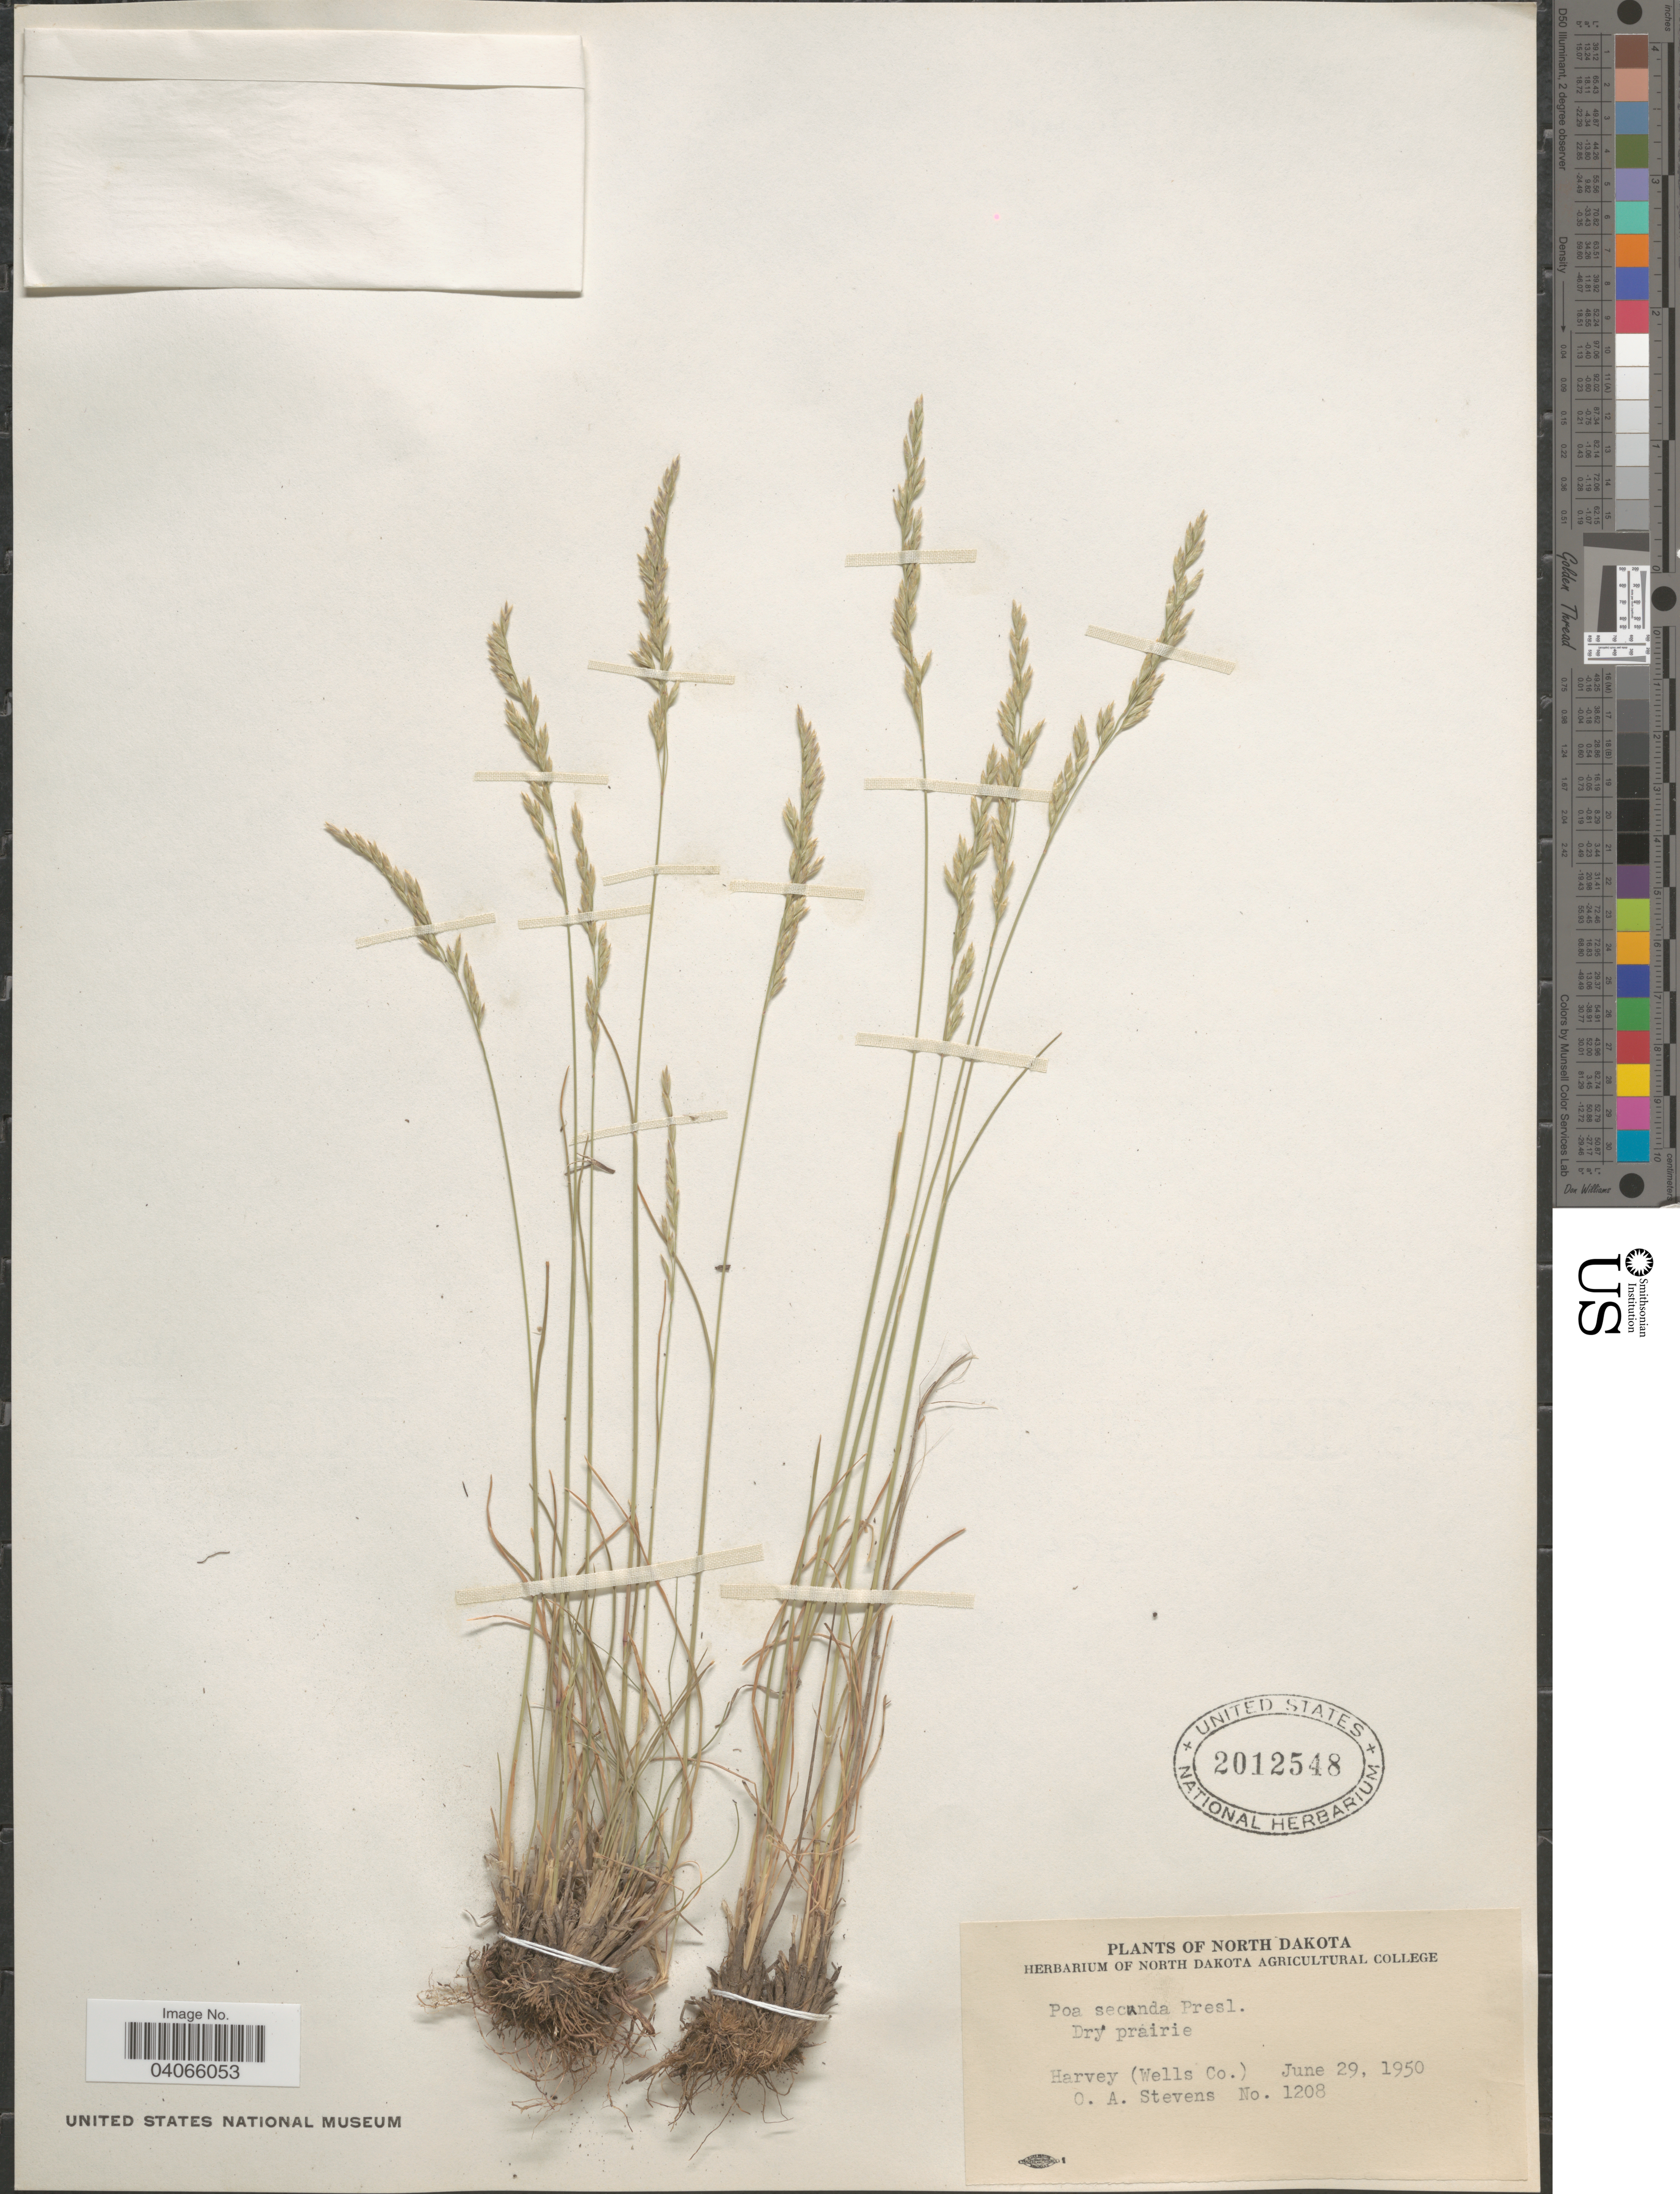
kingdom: Plantae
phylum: Tracheophyta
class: Liliopsida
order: Poales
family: Poaceae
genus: Poa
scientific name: Poa secunda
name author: J. Presl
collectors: O. A. Stevens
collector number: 1208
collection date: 1950-06-29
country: United States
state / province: North Dakota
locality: Harvey (Wells Co.).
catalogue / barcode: US 2012548